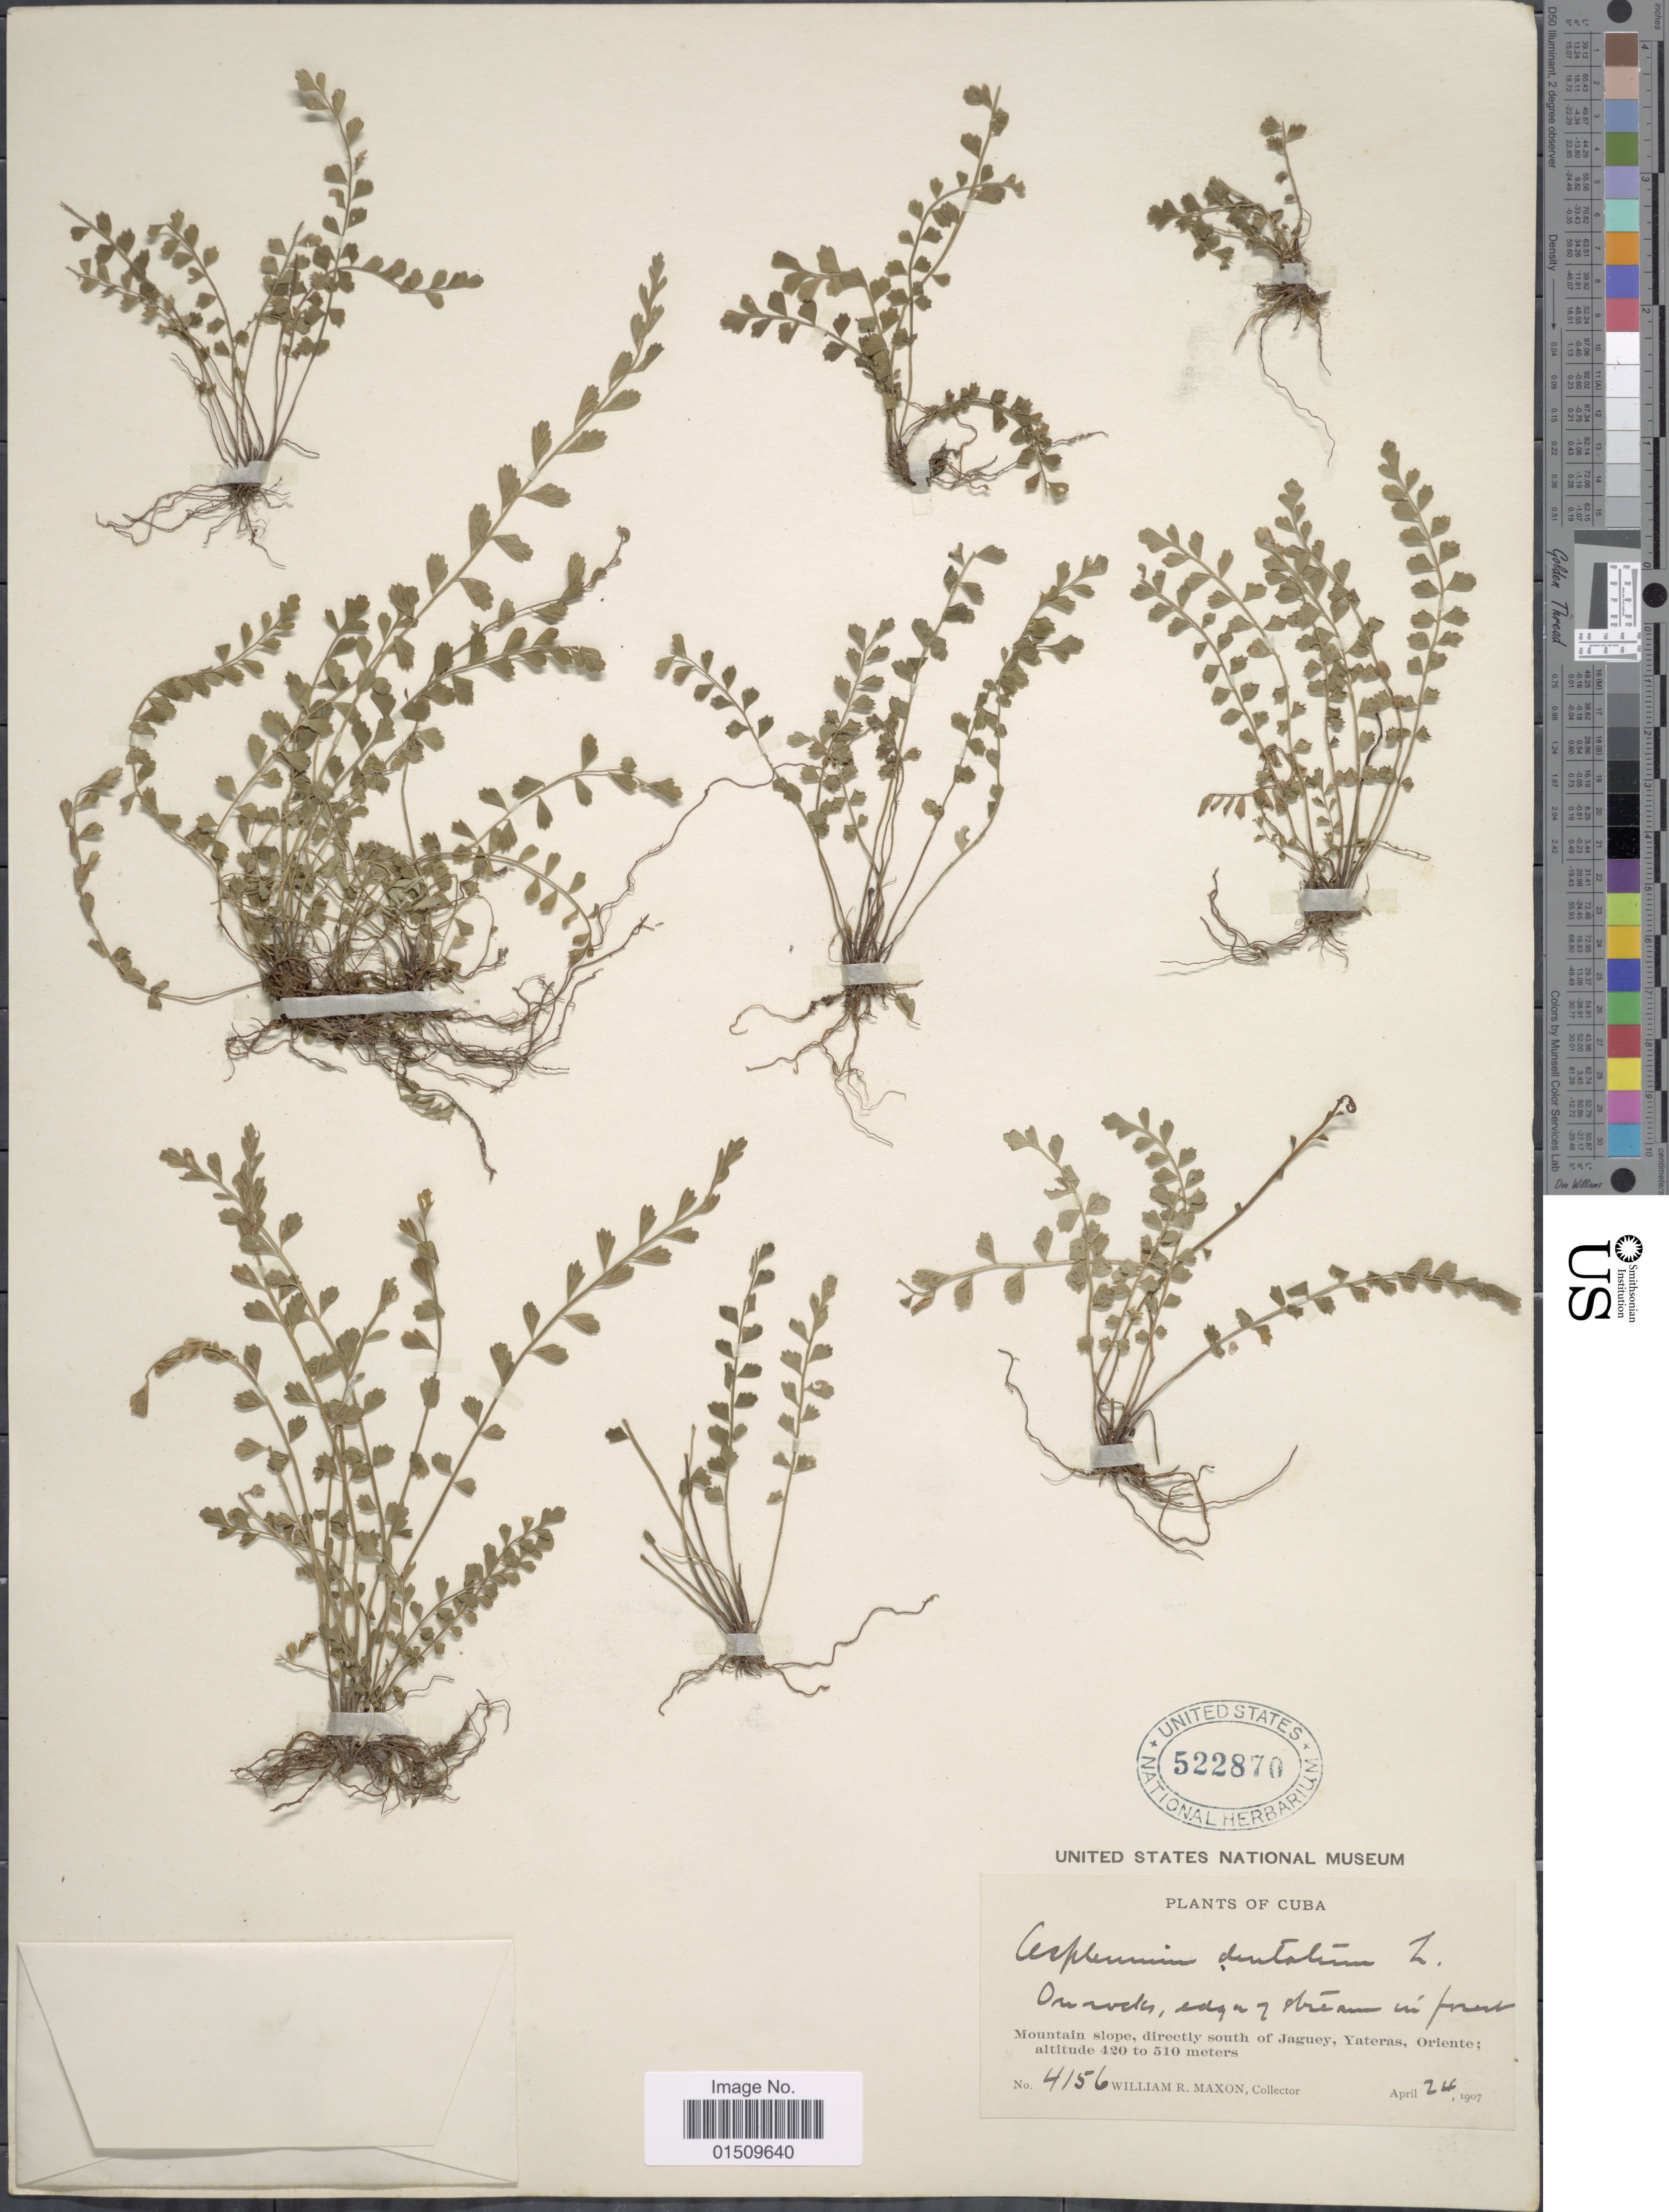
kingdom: Plantae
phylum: Tracheophyta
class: Polypodiopsida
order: Polypodiales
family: Aspleniaceae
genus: Asplenium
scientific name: Asplenium trichomanes-dentatum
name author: L.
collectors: W. R. Maxon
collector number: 4156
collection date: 1907-04-24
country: Cuba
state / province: Oriente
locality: Cuba, Mountain slope, directly south of Jaguey, Yateras.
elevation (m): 420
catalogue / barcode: US 522870